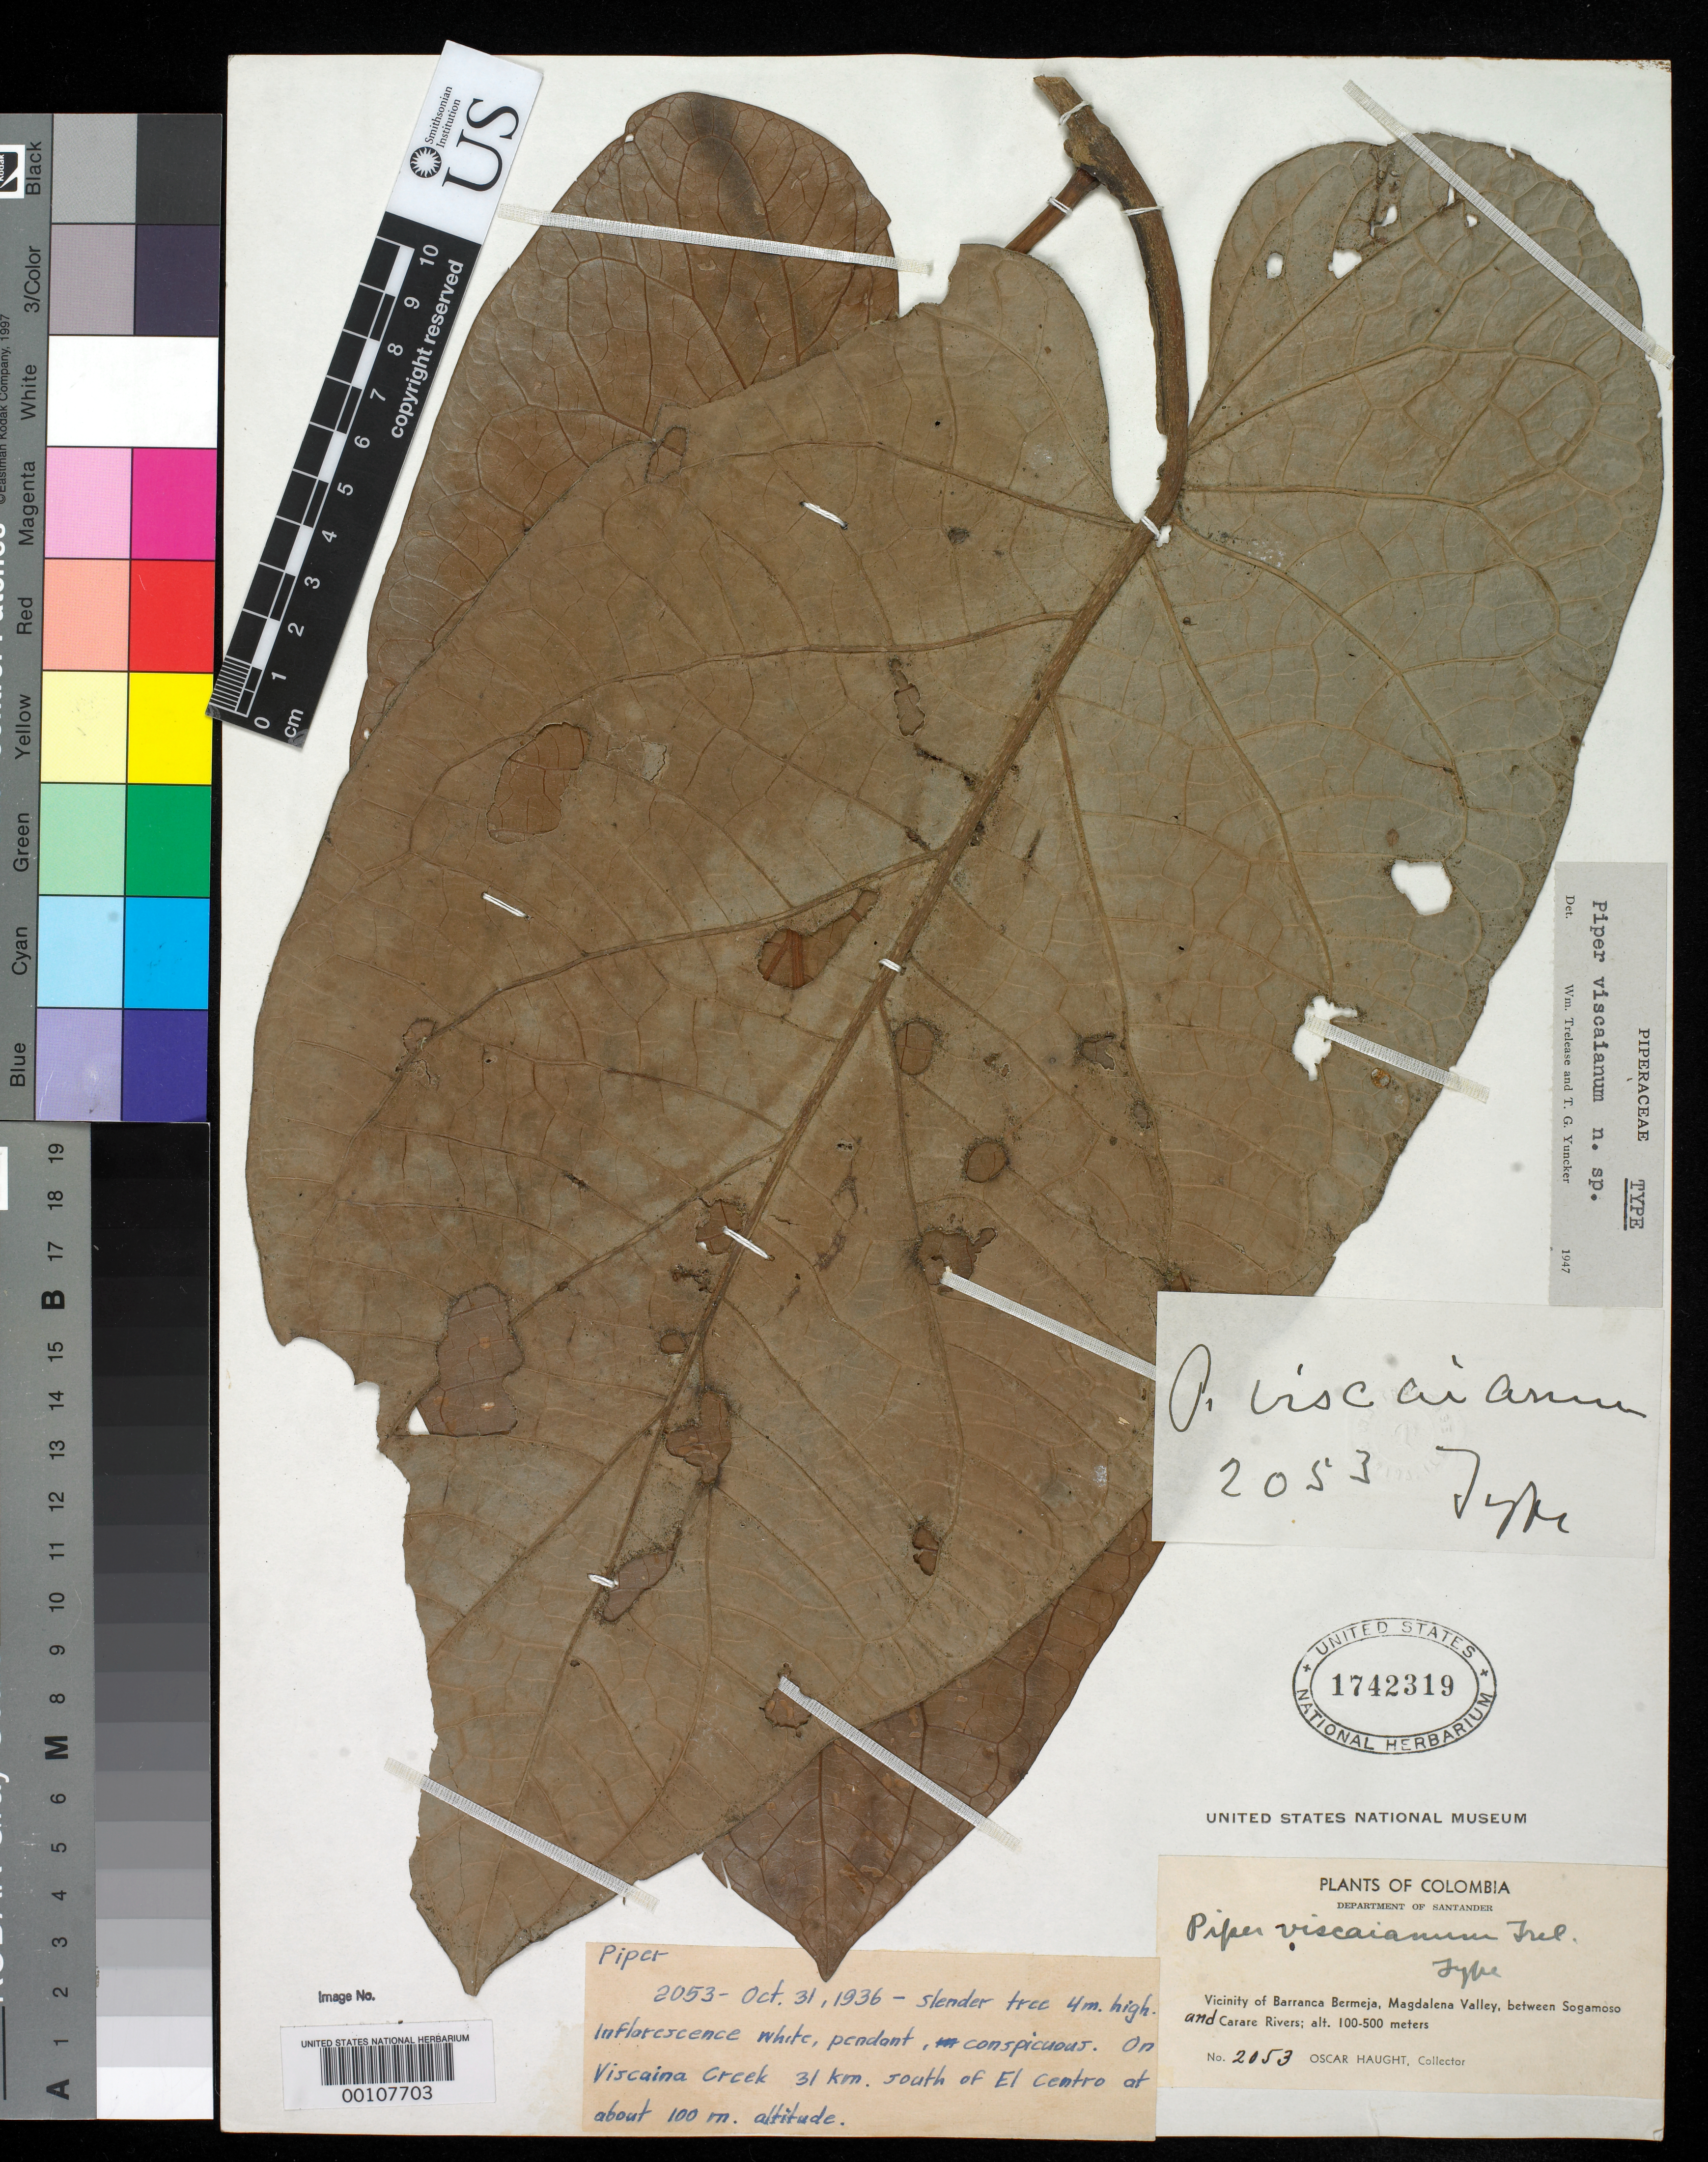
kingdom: Plantae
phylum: Tracheophyta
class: Magnoliopsida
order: Piperales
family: Piperaceae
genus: Piper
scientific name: Piper viscaianum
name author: Trel. & Yunck.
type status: Holotype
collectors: O. L. Haught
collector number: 2053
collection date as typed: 31 Oct 1936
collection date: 1936-10-31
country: Colombia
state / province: Santander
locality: Viscaina Creek, 31 km. S of El Centro.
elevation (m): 100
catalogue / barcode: US 1742319